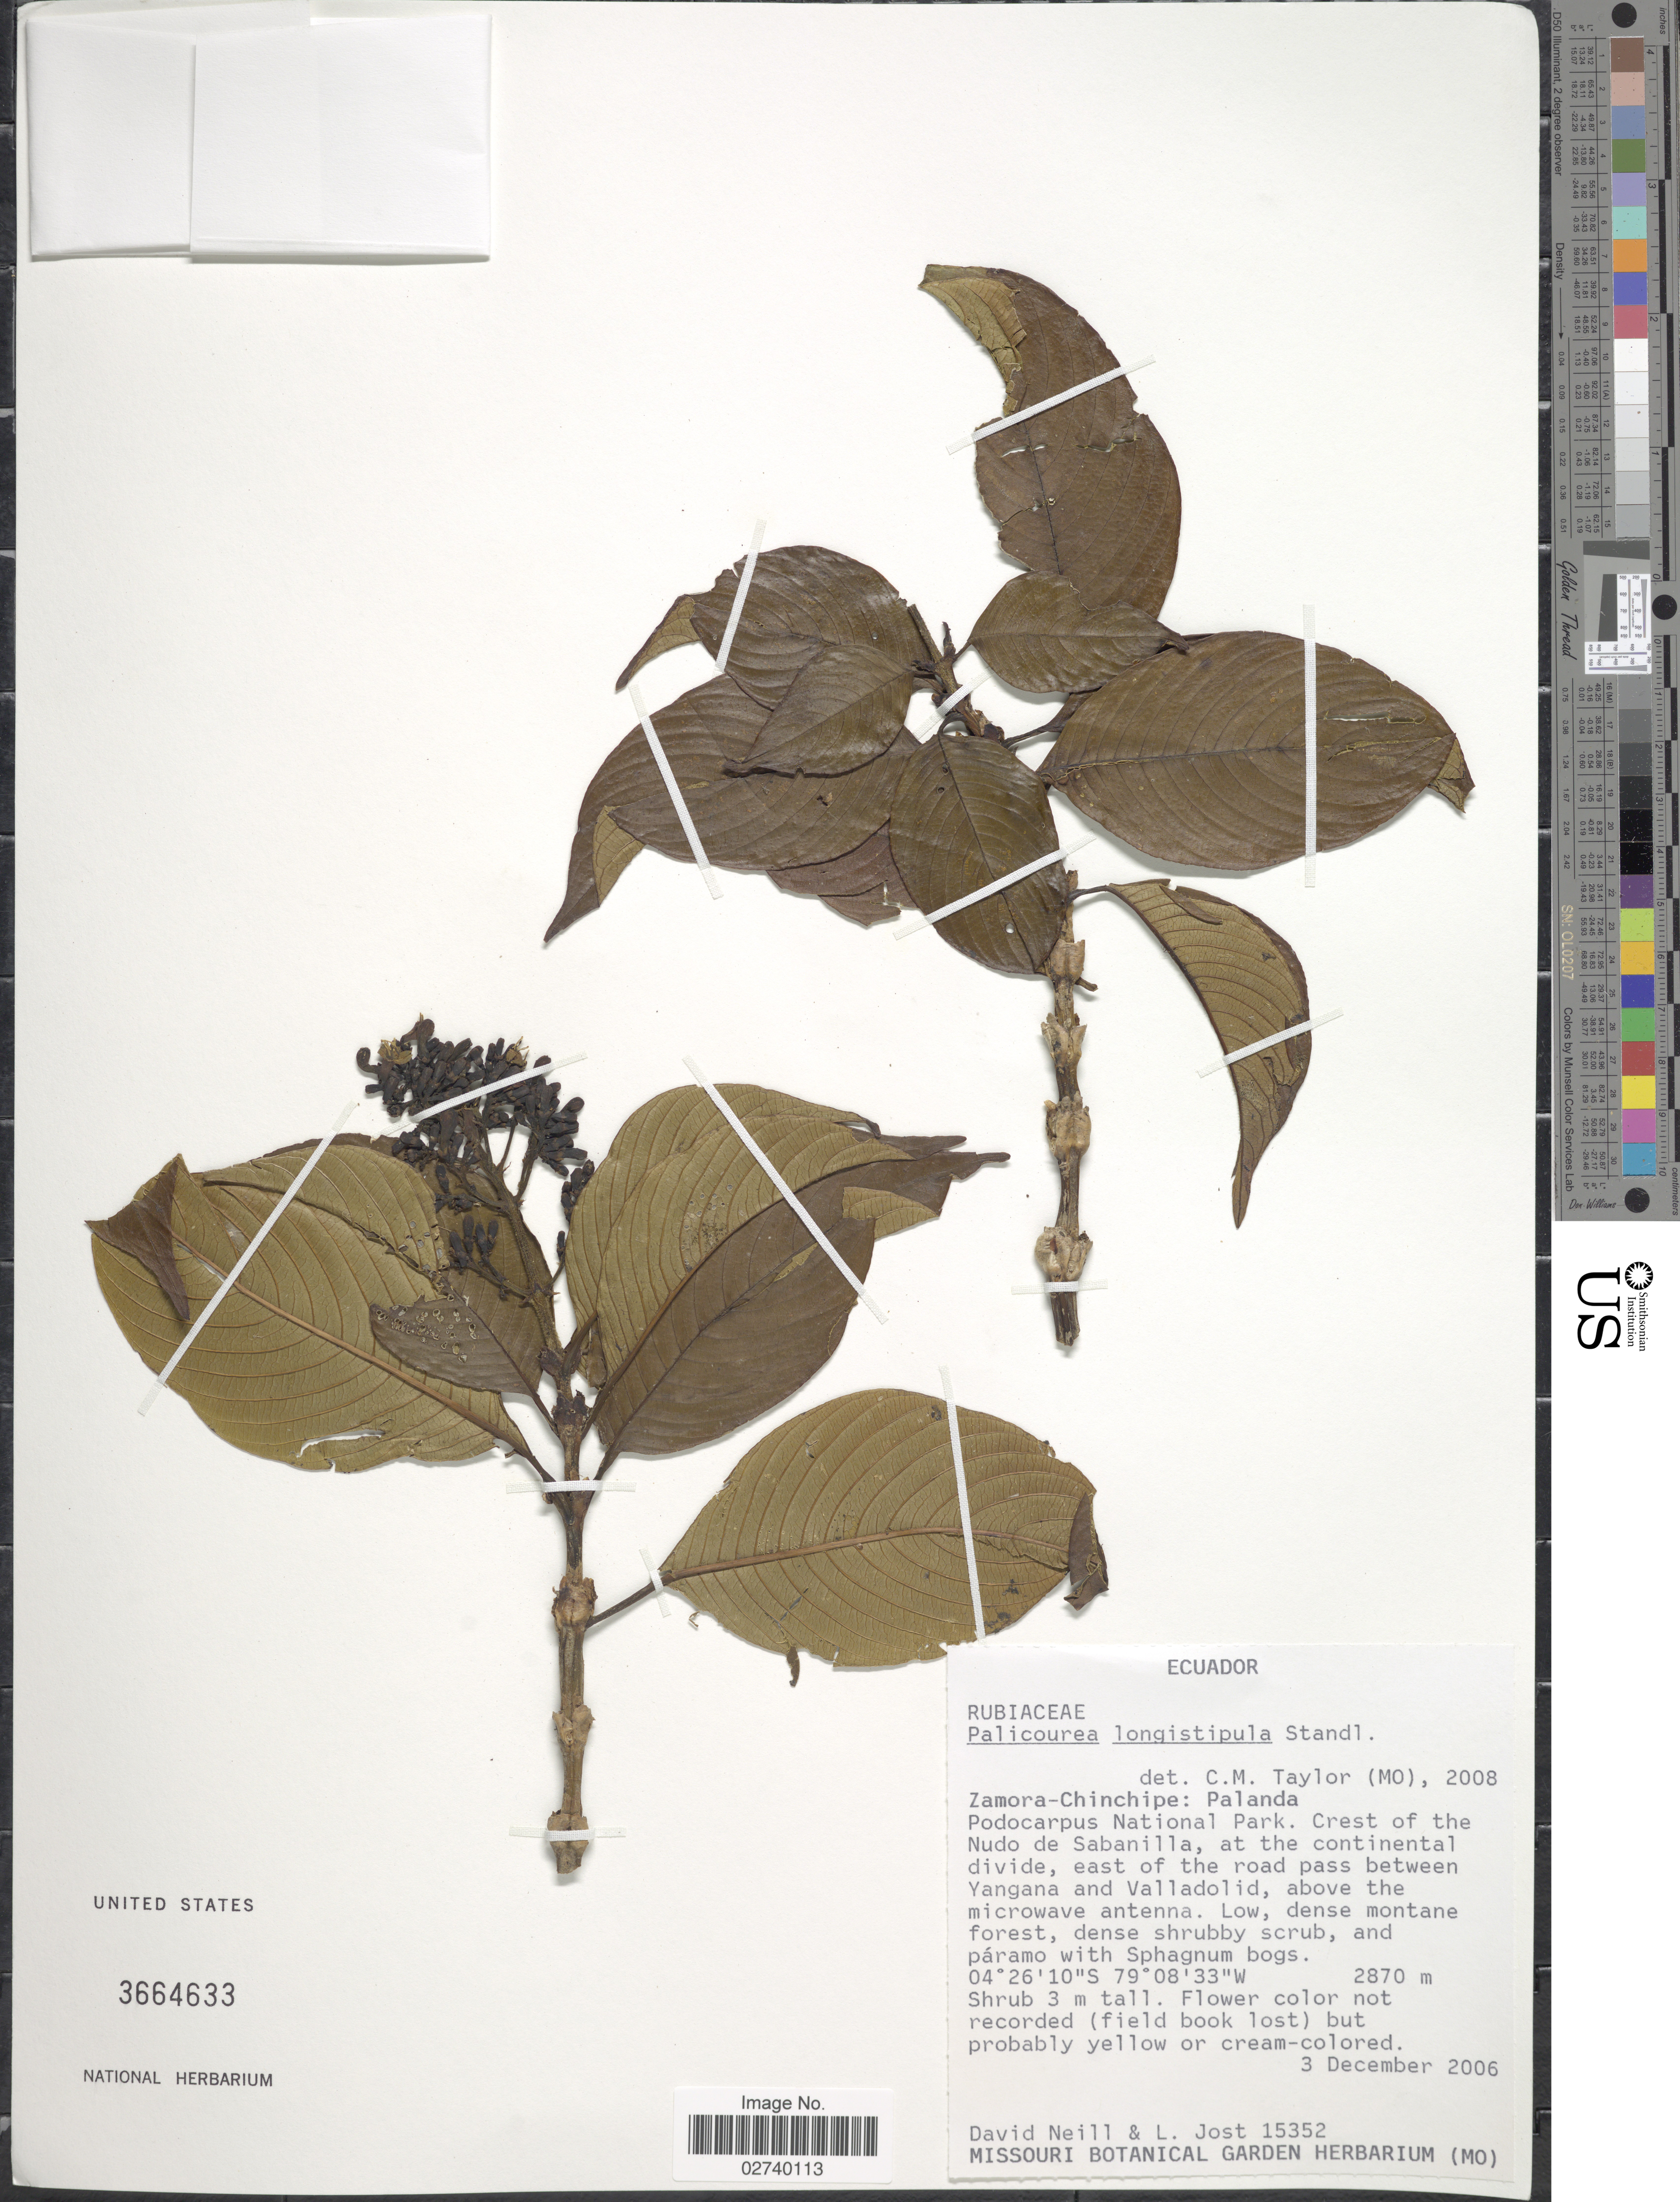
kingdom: Plantae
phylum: Tracheophyta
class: Magnoliopsida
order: Gentianales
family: Rubiaceae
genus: Palicourea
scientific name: Palicourea longistipulata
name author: Standl.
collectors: D. Neill & L. Jost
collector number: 15352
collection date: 2006-12-03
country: Ecuador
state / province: Zamora-Chinchipe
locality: Palanda, Podocarpus National Park, Crest of the Nudo de Sabnilla, at the continental divide, east of the road pass between Yangana and Valladolid, above the microwave antenna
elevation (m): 2870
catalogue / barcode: US 3664633